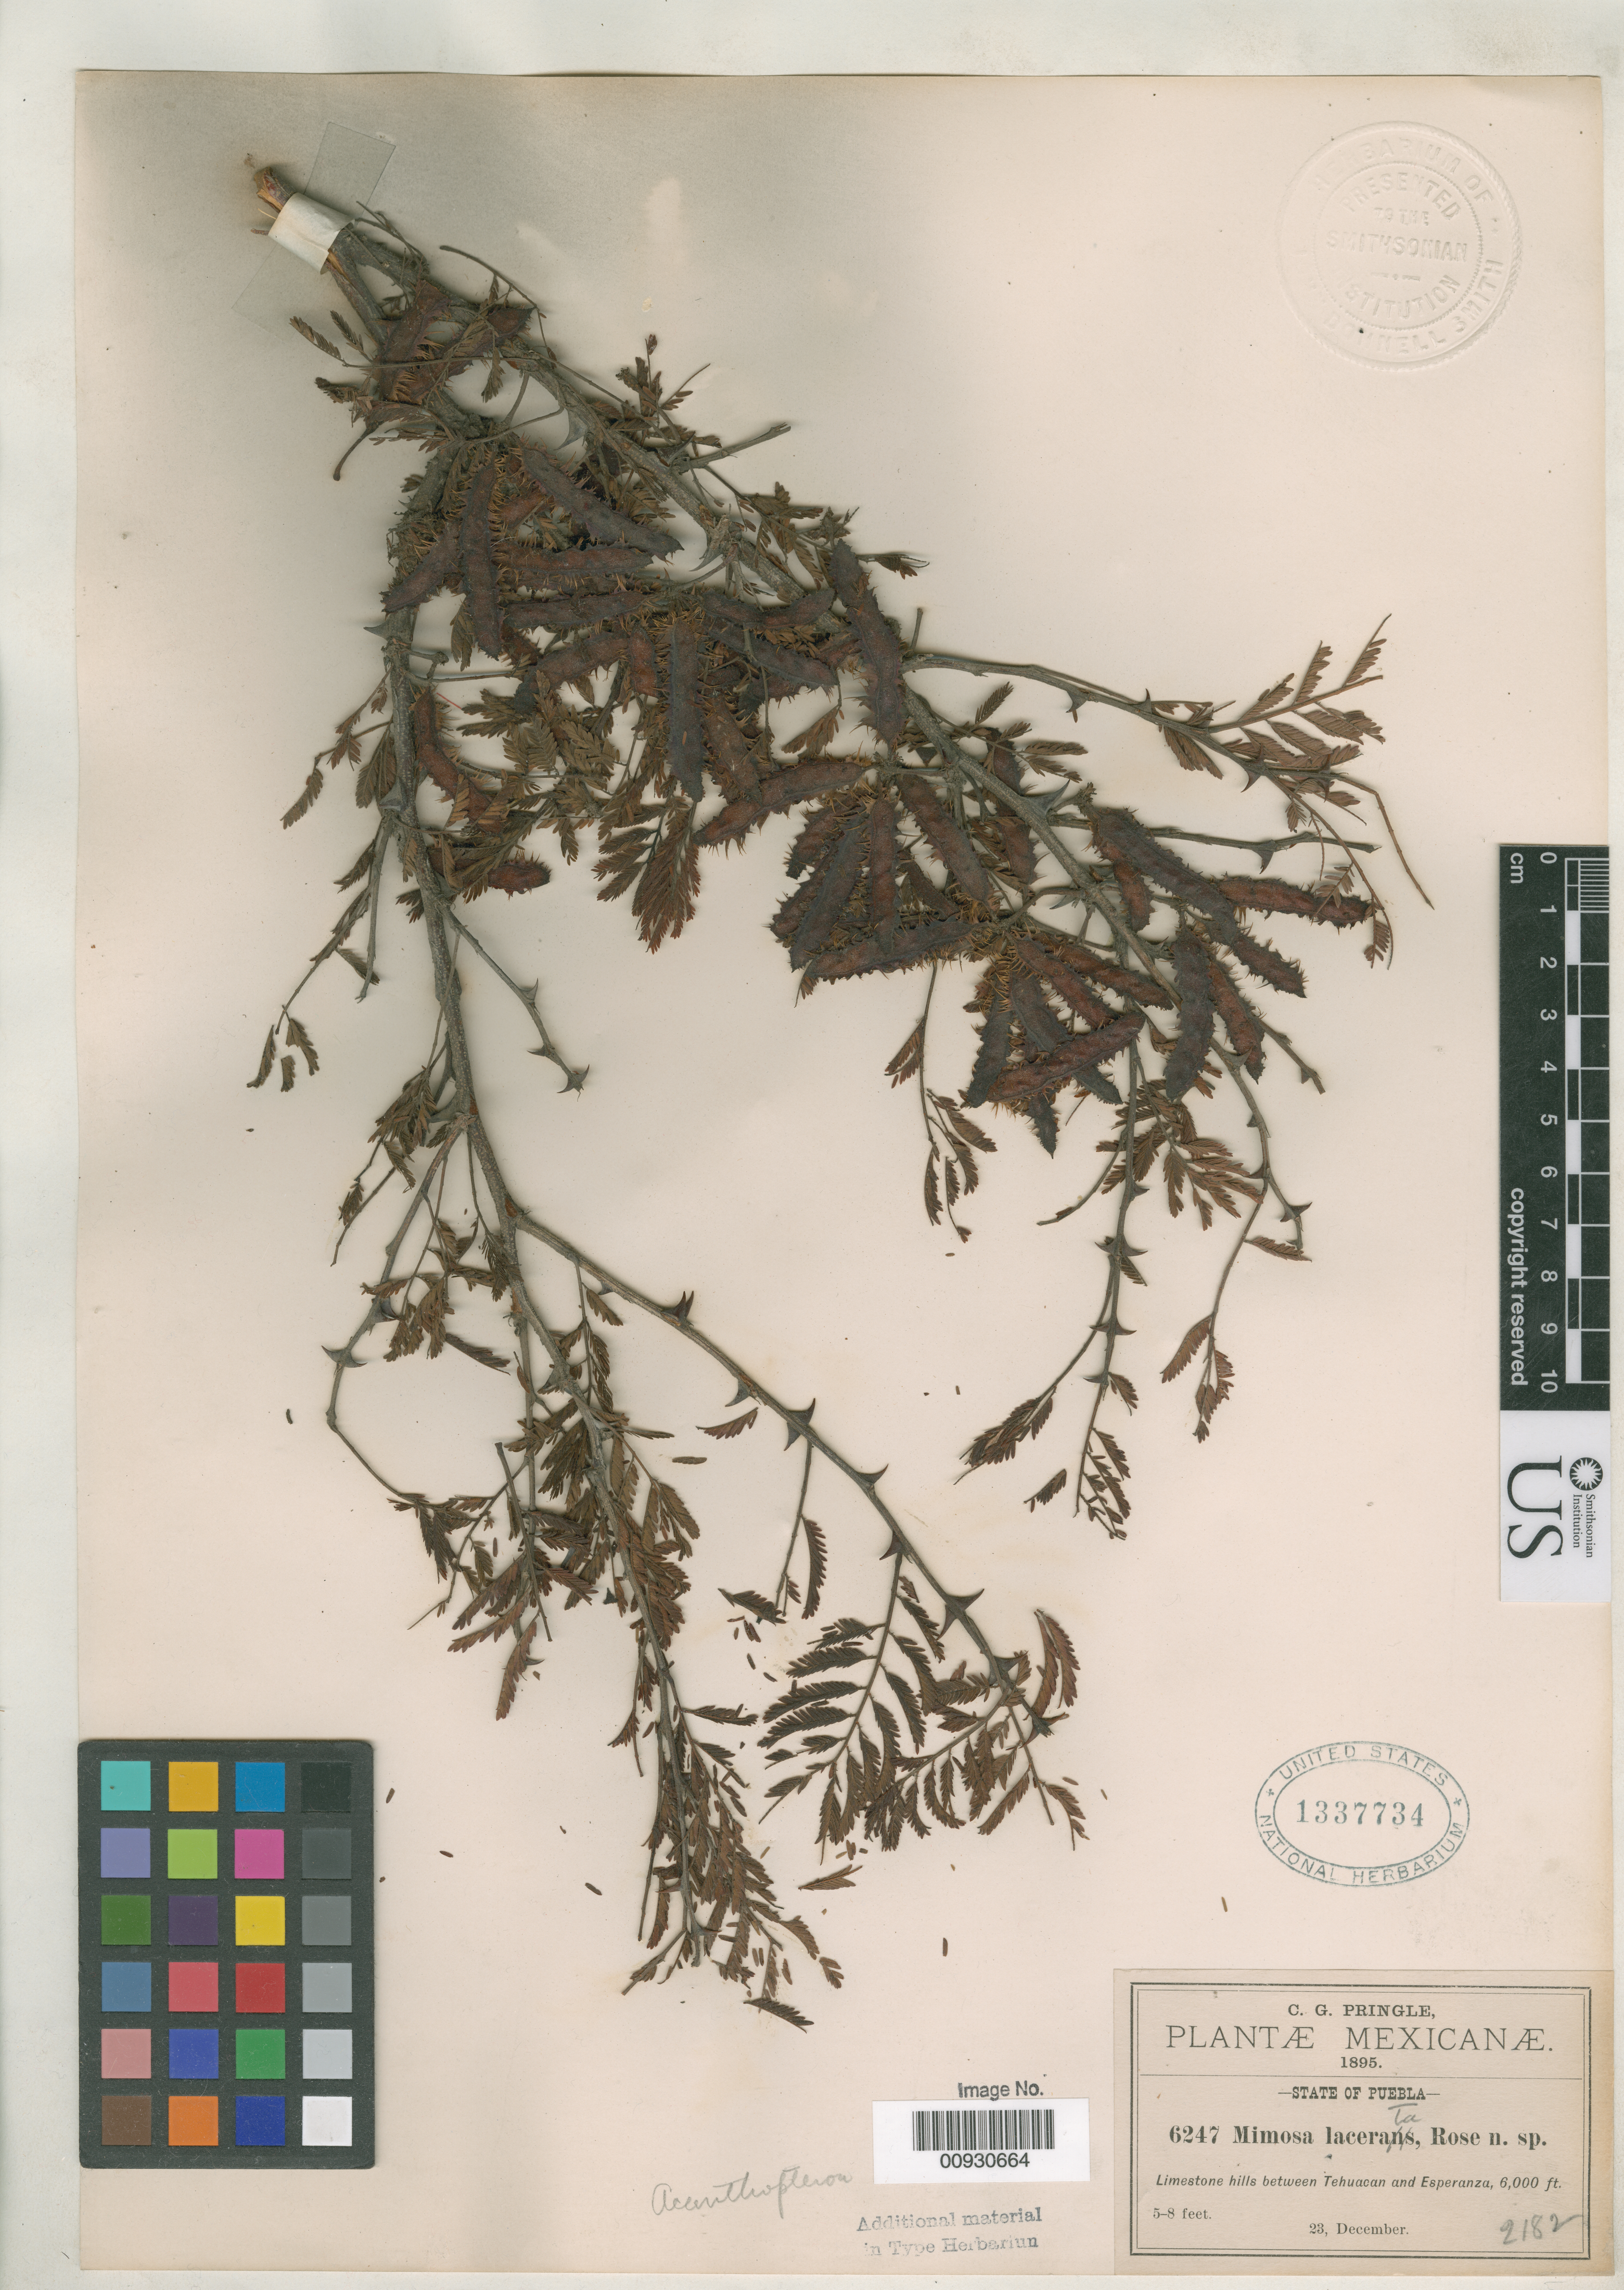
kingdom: Plantae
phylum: Tracheophyta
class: Magnoliopsida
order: Fabales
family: Fabaceae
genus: Mimosa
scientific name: Mimosa lacerata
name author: Rose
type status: Syntype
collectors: C. G. Pringle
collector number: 6247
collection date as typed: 23 Dec 1895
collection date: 1895-12-23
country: Mexico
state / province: Puebla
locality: Between Tehuacan and Esperanza.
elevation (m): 1829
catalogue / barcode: US 1337734